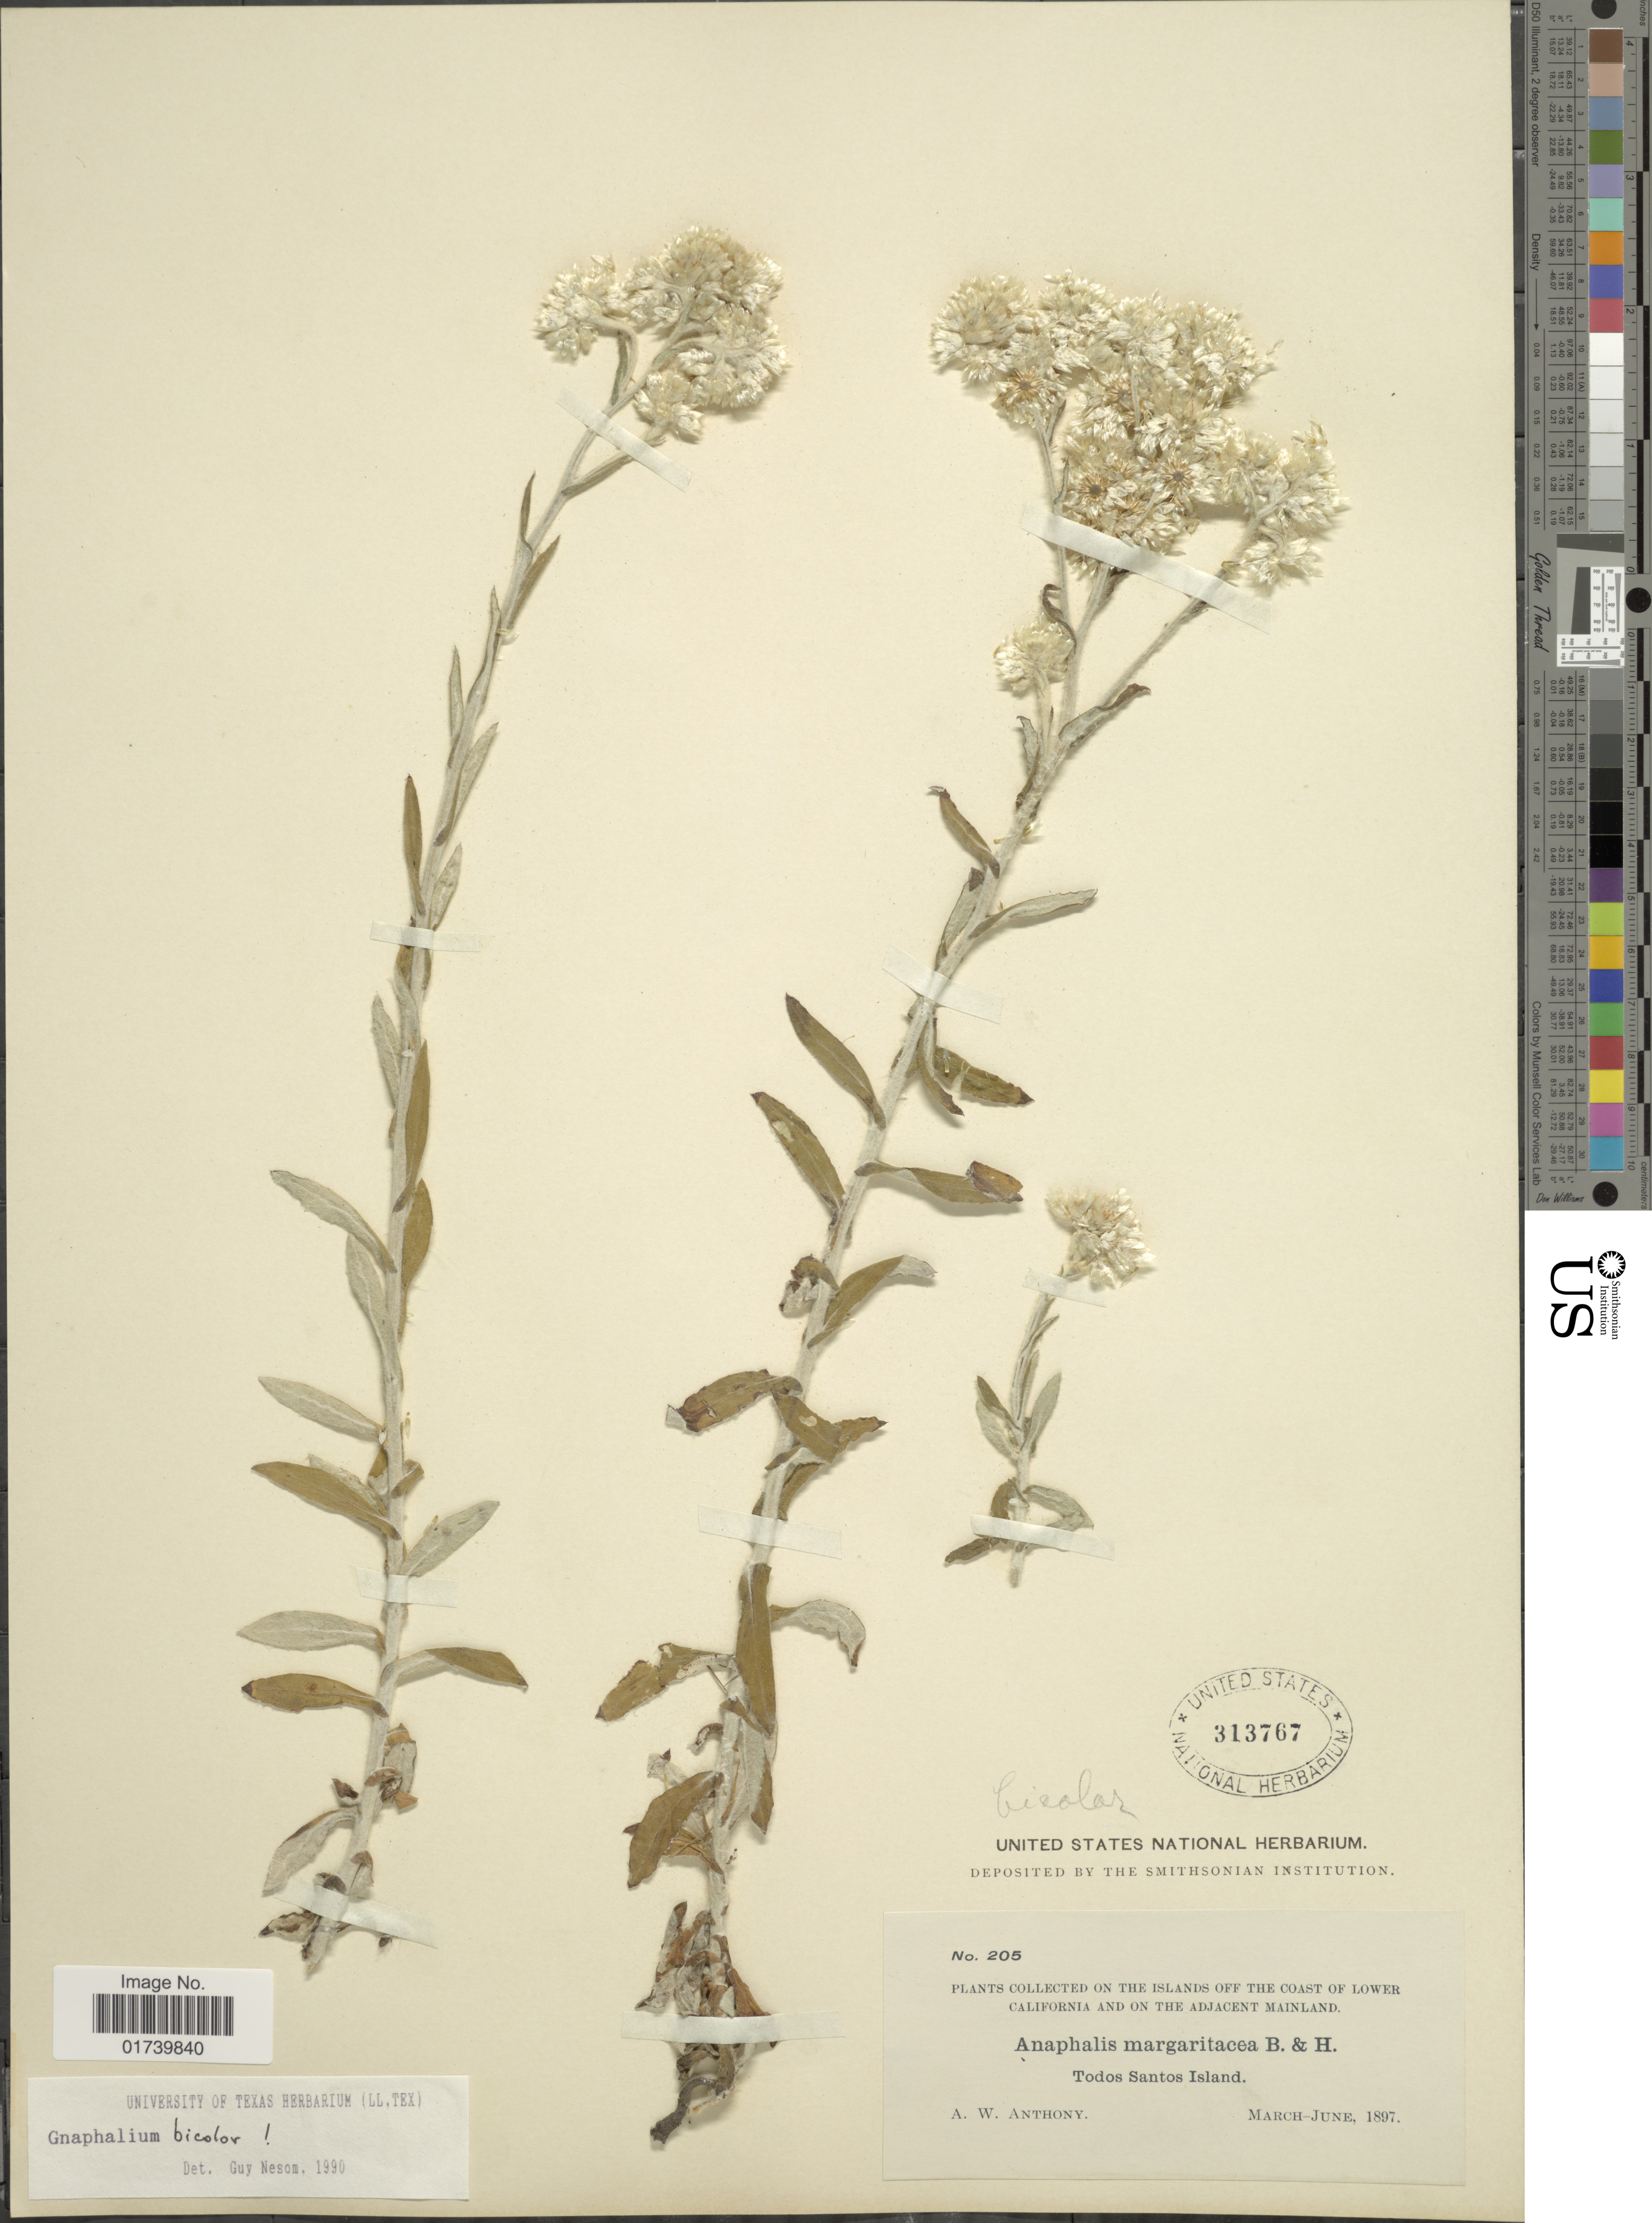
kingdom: Plantae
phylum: Tracheophyta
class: Magnoliopsida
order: Asterales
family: Asteraceae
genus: Pseudognaphalium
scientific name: Pseudognaphalium biolettii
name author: Anderb.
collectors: A. W. Anthony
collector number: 205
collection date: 1897-03/1897-06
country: Mexico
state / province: Baja California Sur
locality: The Isladns off the coast of Lower California and on the adjacent mainland. Todos Santos Island.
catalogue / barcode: US 313767